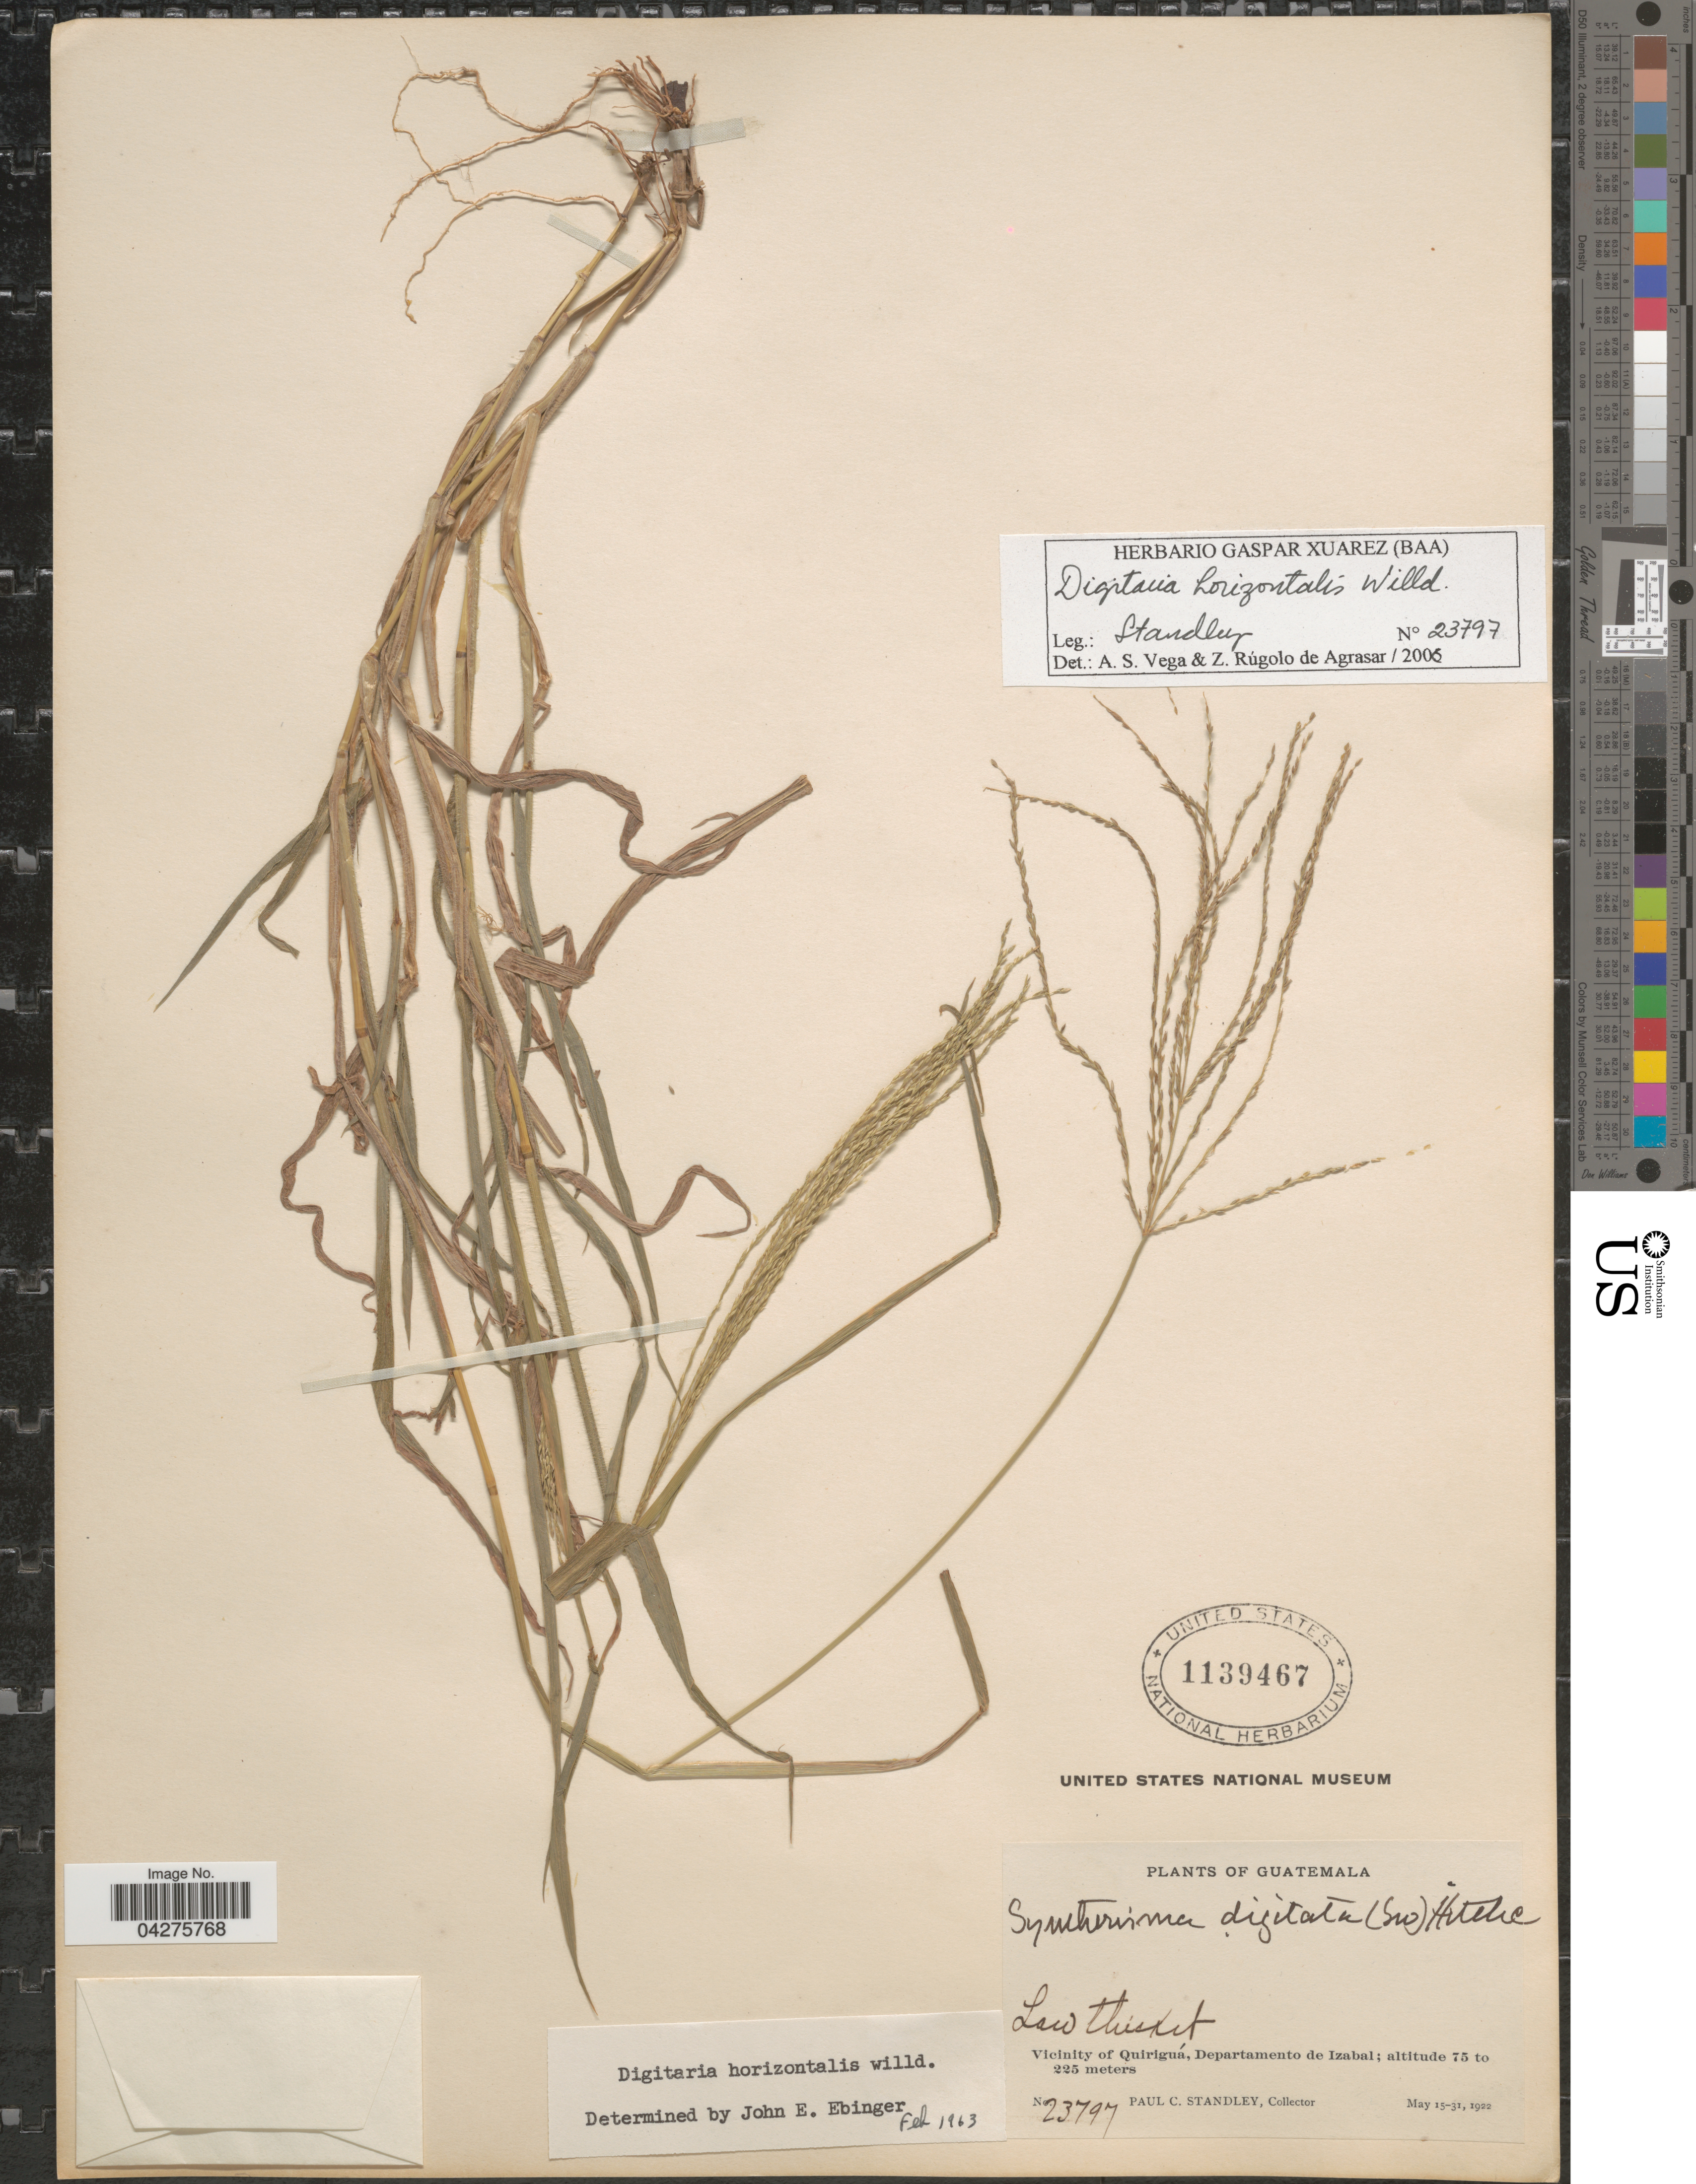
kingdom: Plantae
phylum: Tracheophyta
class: Liliopsida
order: Poales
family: Poaceae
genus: Digitaria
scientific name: Digitaria horizontalis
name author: Willd.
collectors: P. C. Standley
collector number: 23797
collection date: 1922-05-15/1922-05-31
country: Guatemala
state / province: Izabal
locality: Low thicket. Vicinity of Quiriguá, Departamento de Izabal.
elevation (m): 75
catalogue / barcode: US 1139467